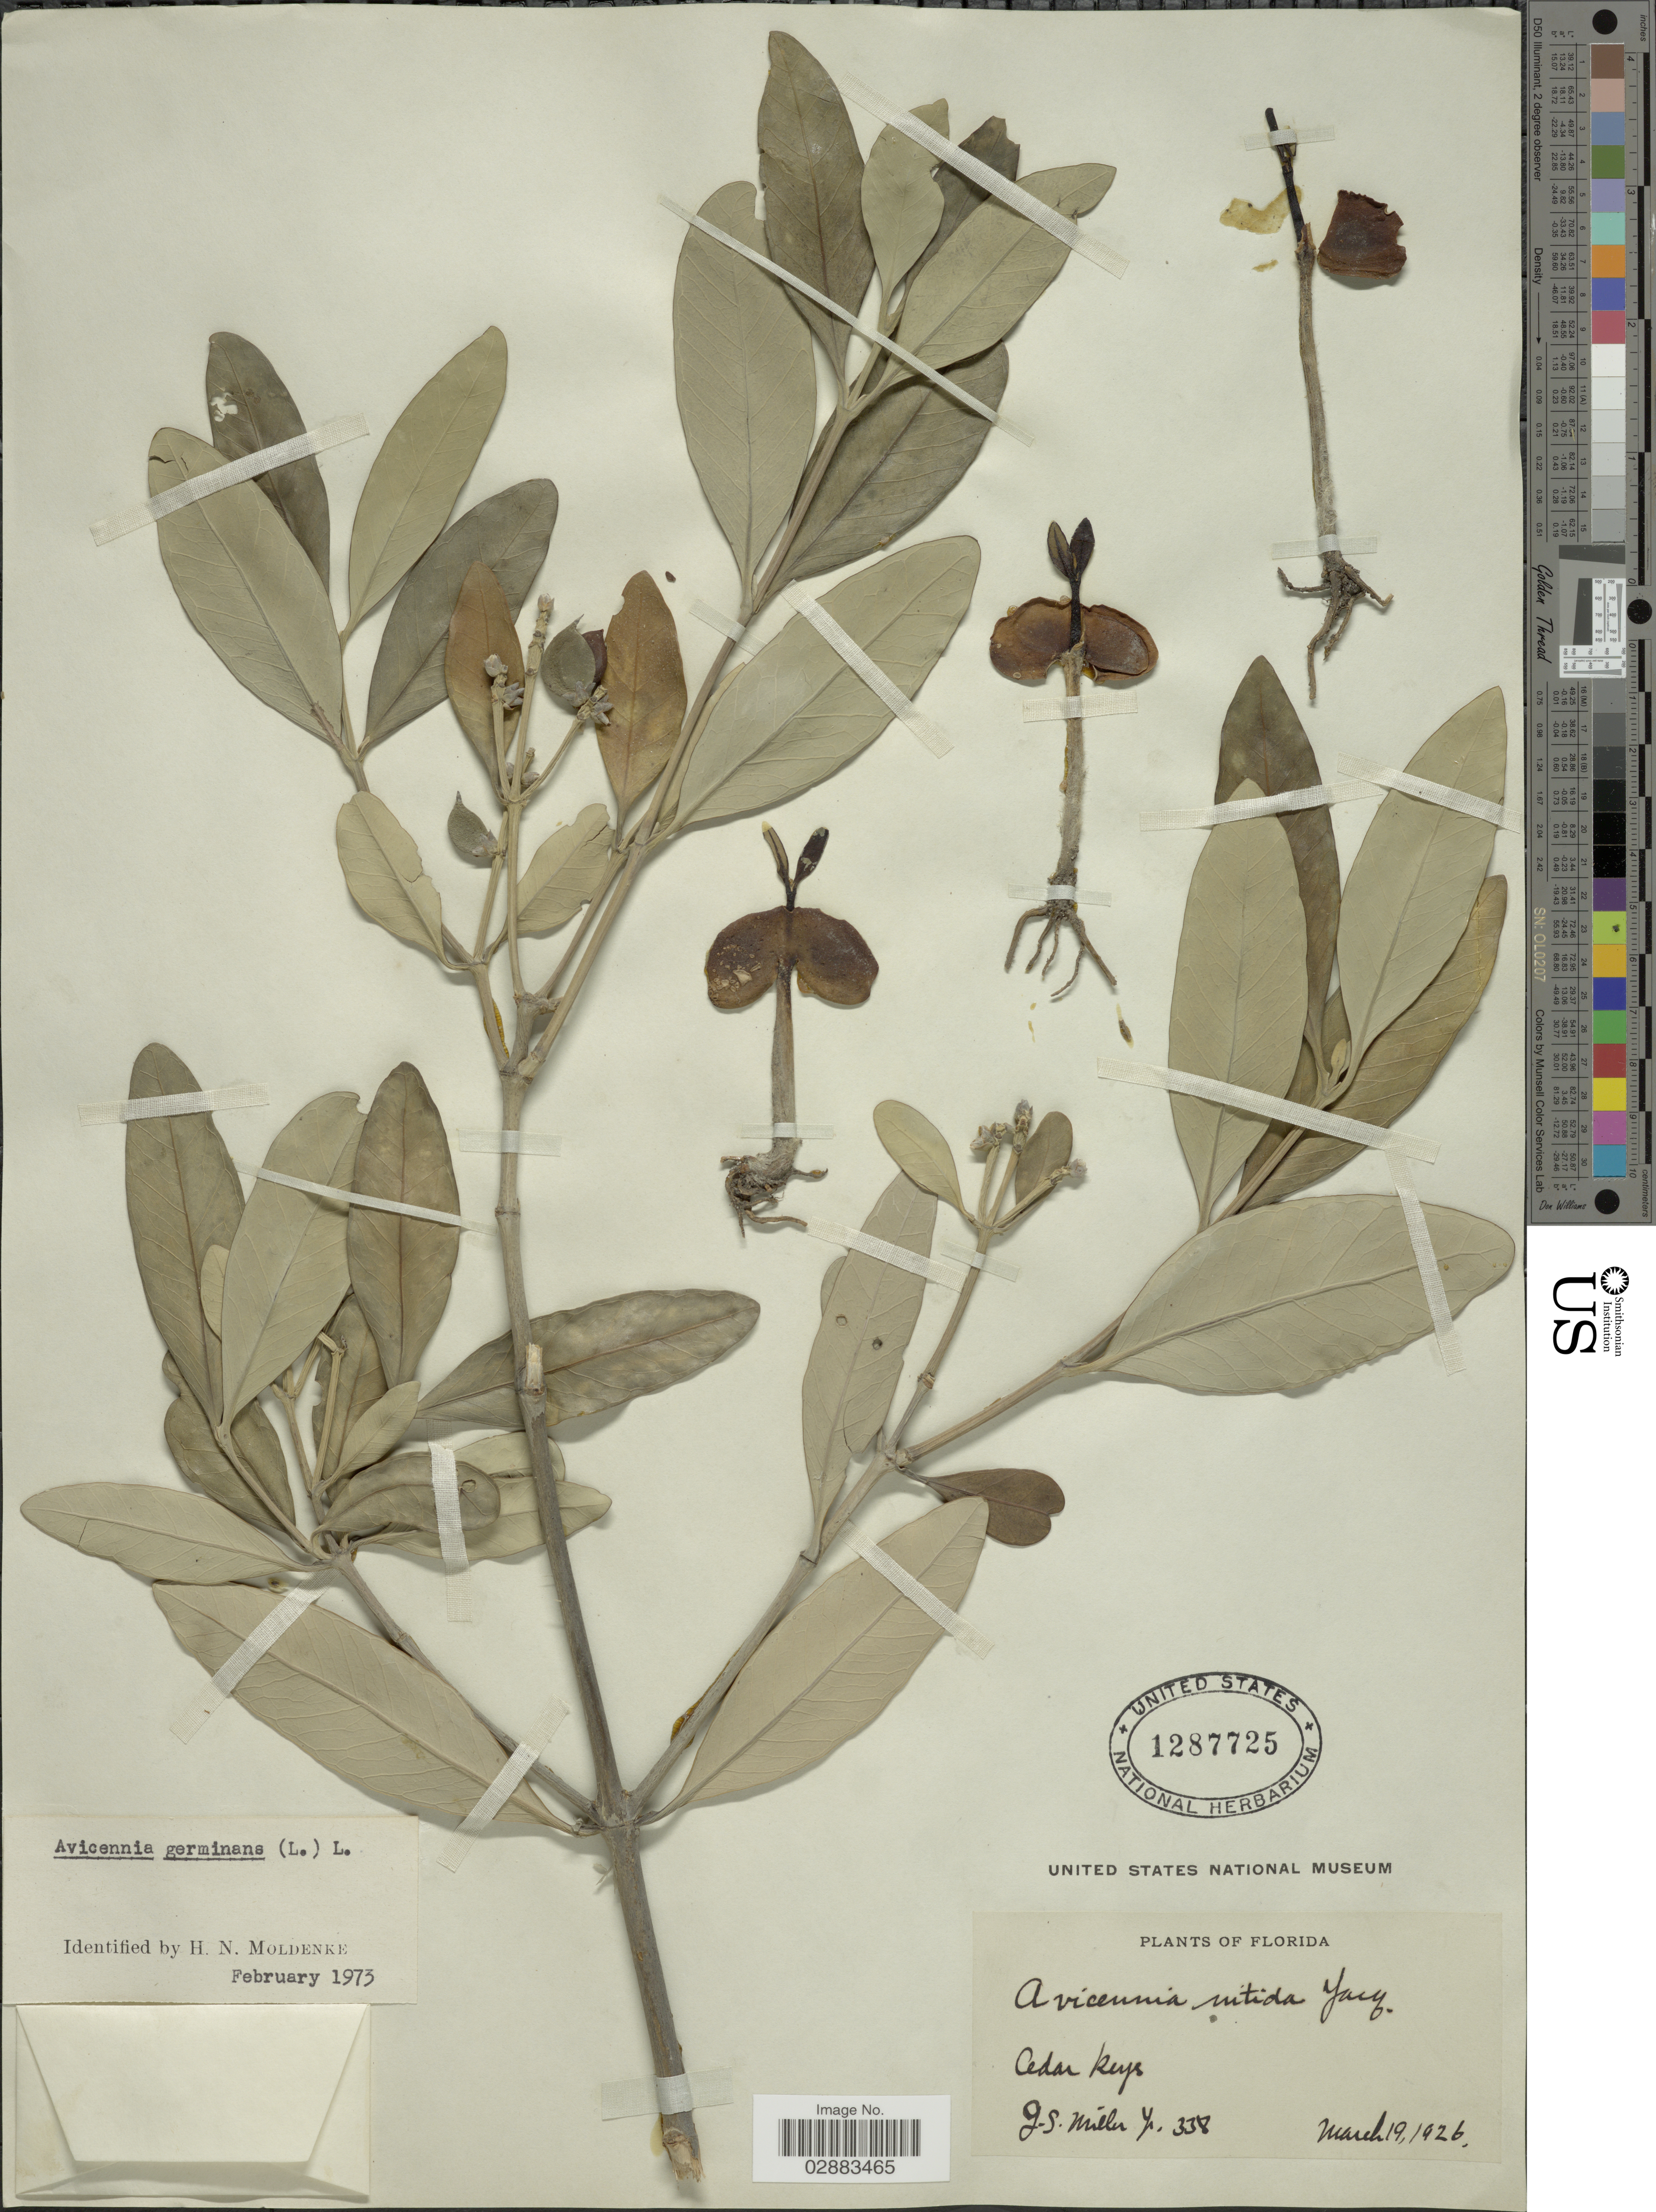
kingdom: Plantae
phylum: Tracheophyta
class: Magnoliopsida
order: Lamiales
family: Acanthaceae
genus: Avicennia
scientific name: Avicennia germinans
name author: (L.) L.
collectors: G. S. Miller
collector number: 338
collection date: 1926-03-19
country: United States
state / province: Florida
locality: Cedar Keys.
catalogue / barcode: US 1287725